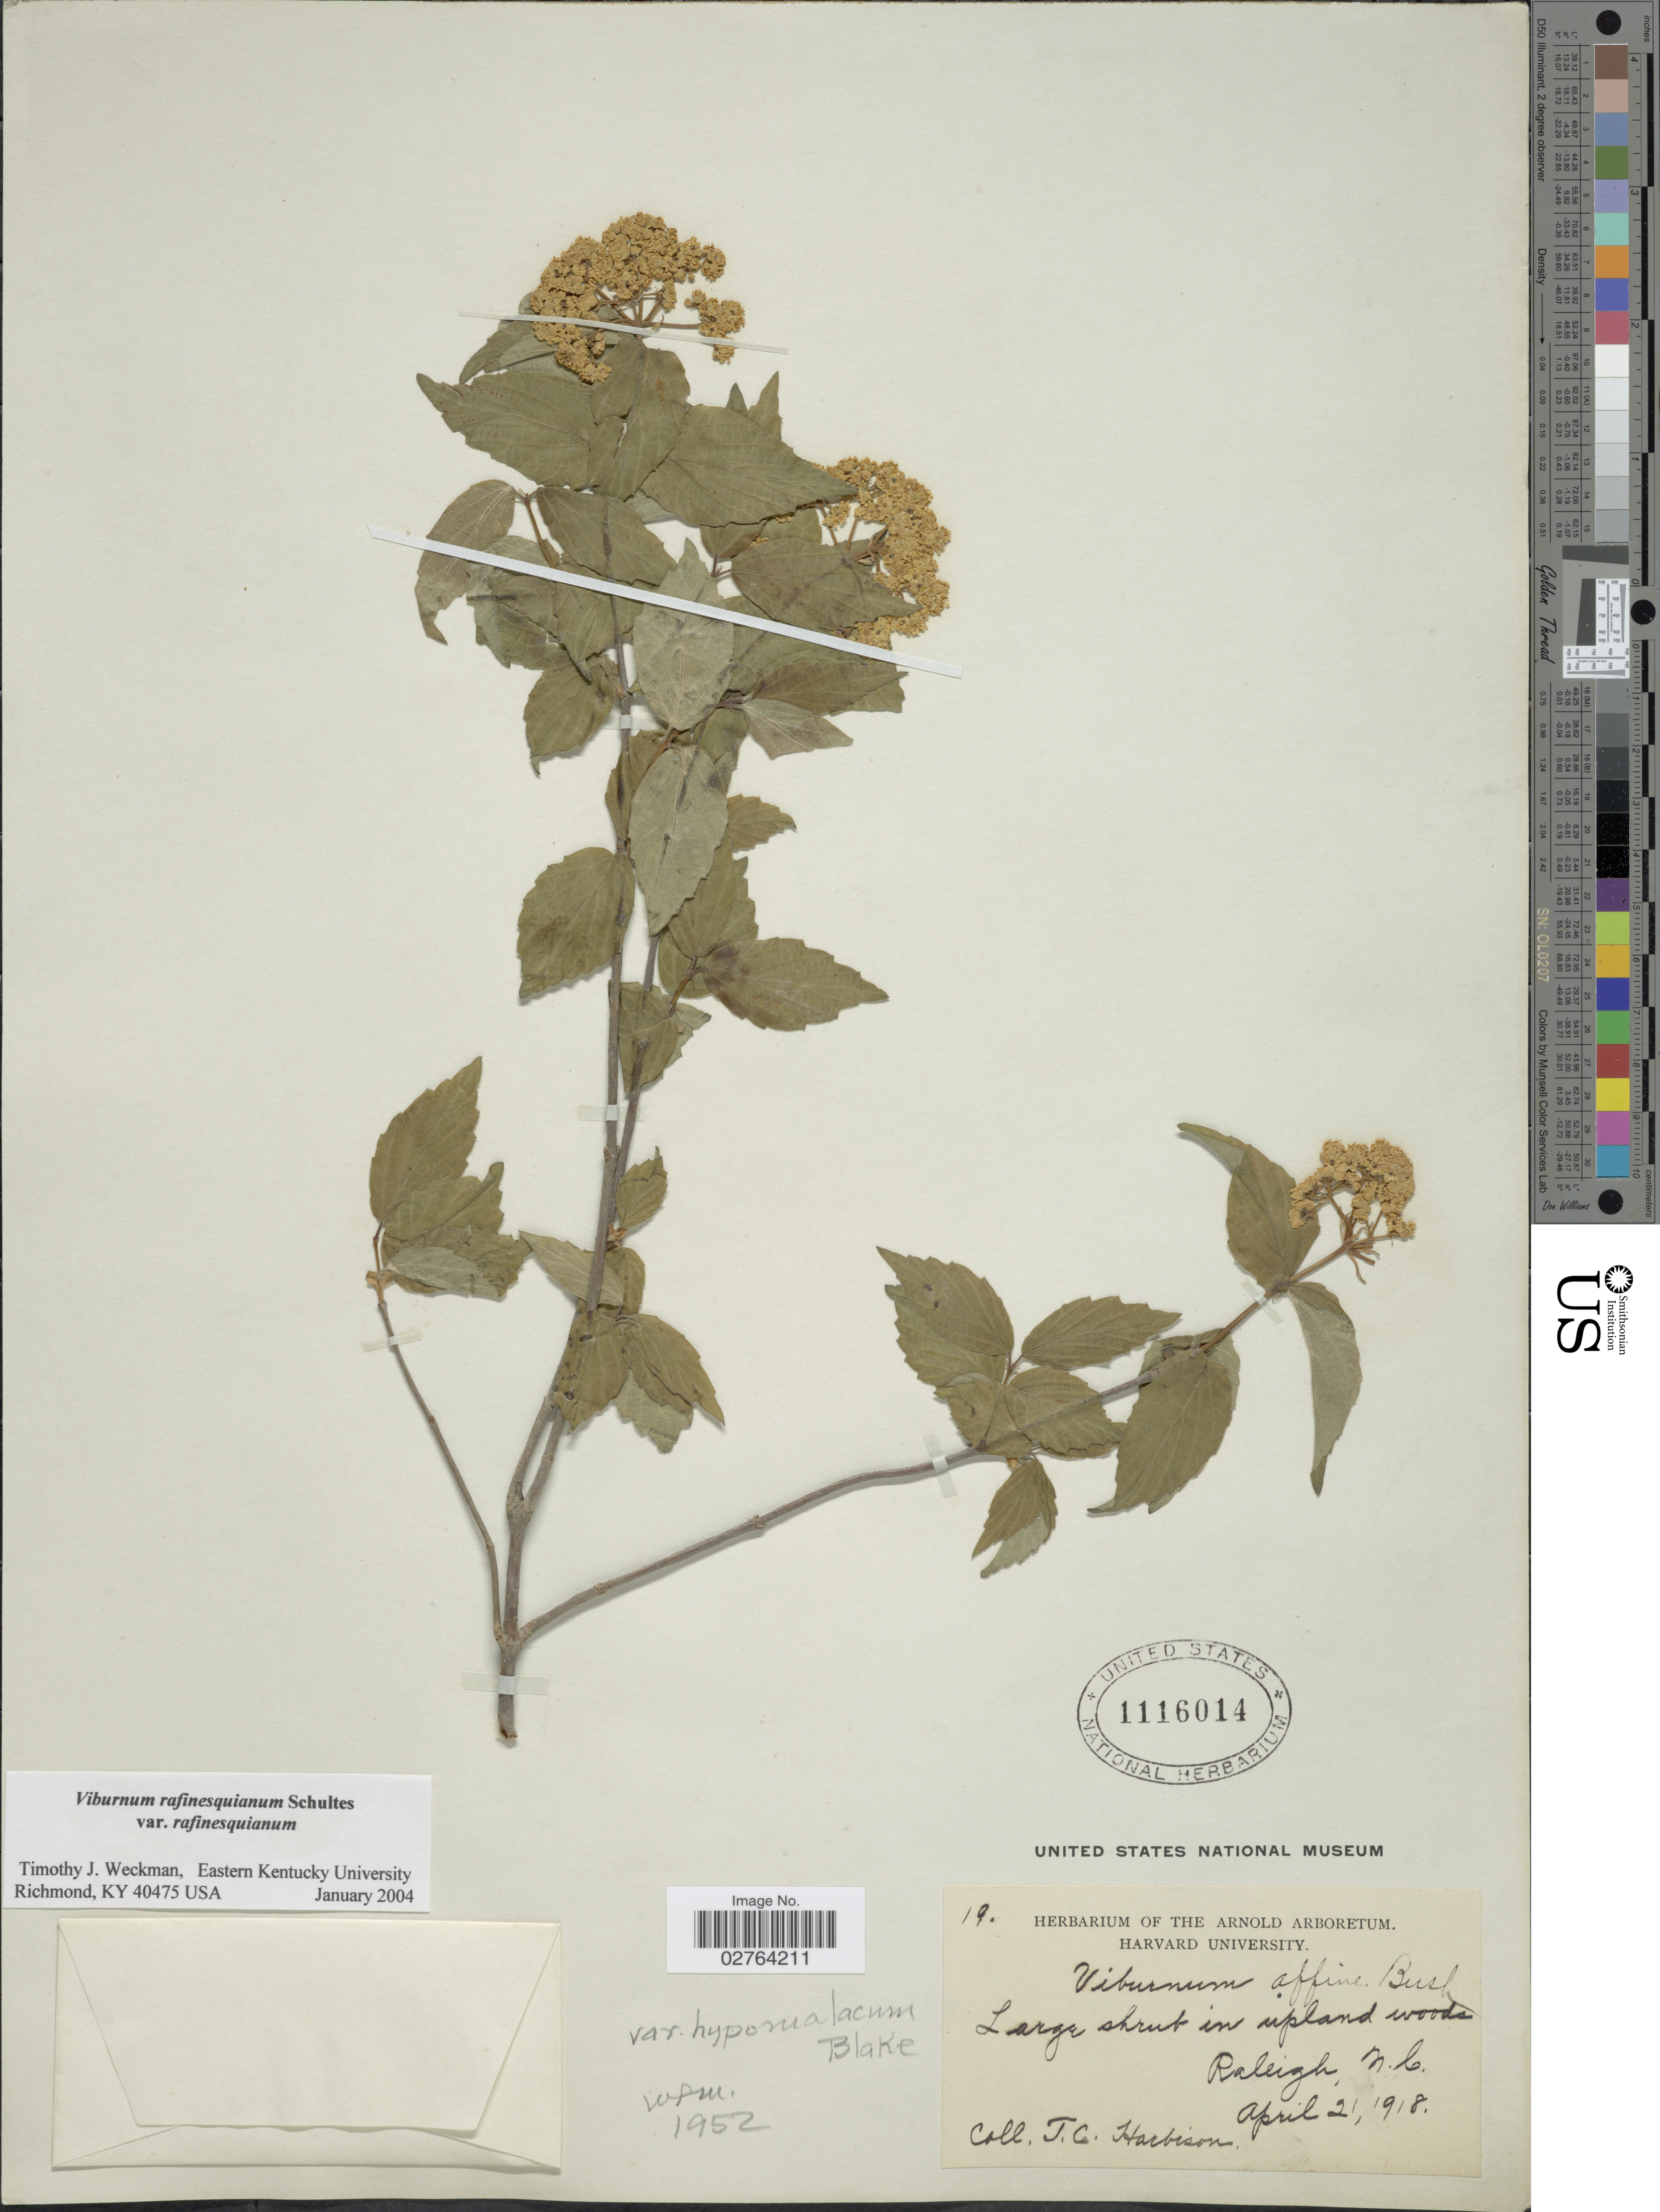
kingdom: Plantae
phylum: Tracheophyta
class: Magnoliopsida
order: Dipsacales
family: Viburnaceae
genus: Viburnum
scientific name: Viburnum rafinesqueanum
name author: Schult.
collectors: T. Harbison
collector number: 19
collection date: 1918-04-21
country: United States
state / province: North Carolina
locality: Raleigh, N. C.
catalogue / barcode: US 1116014